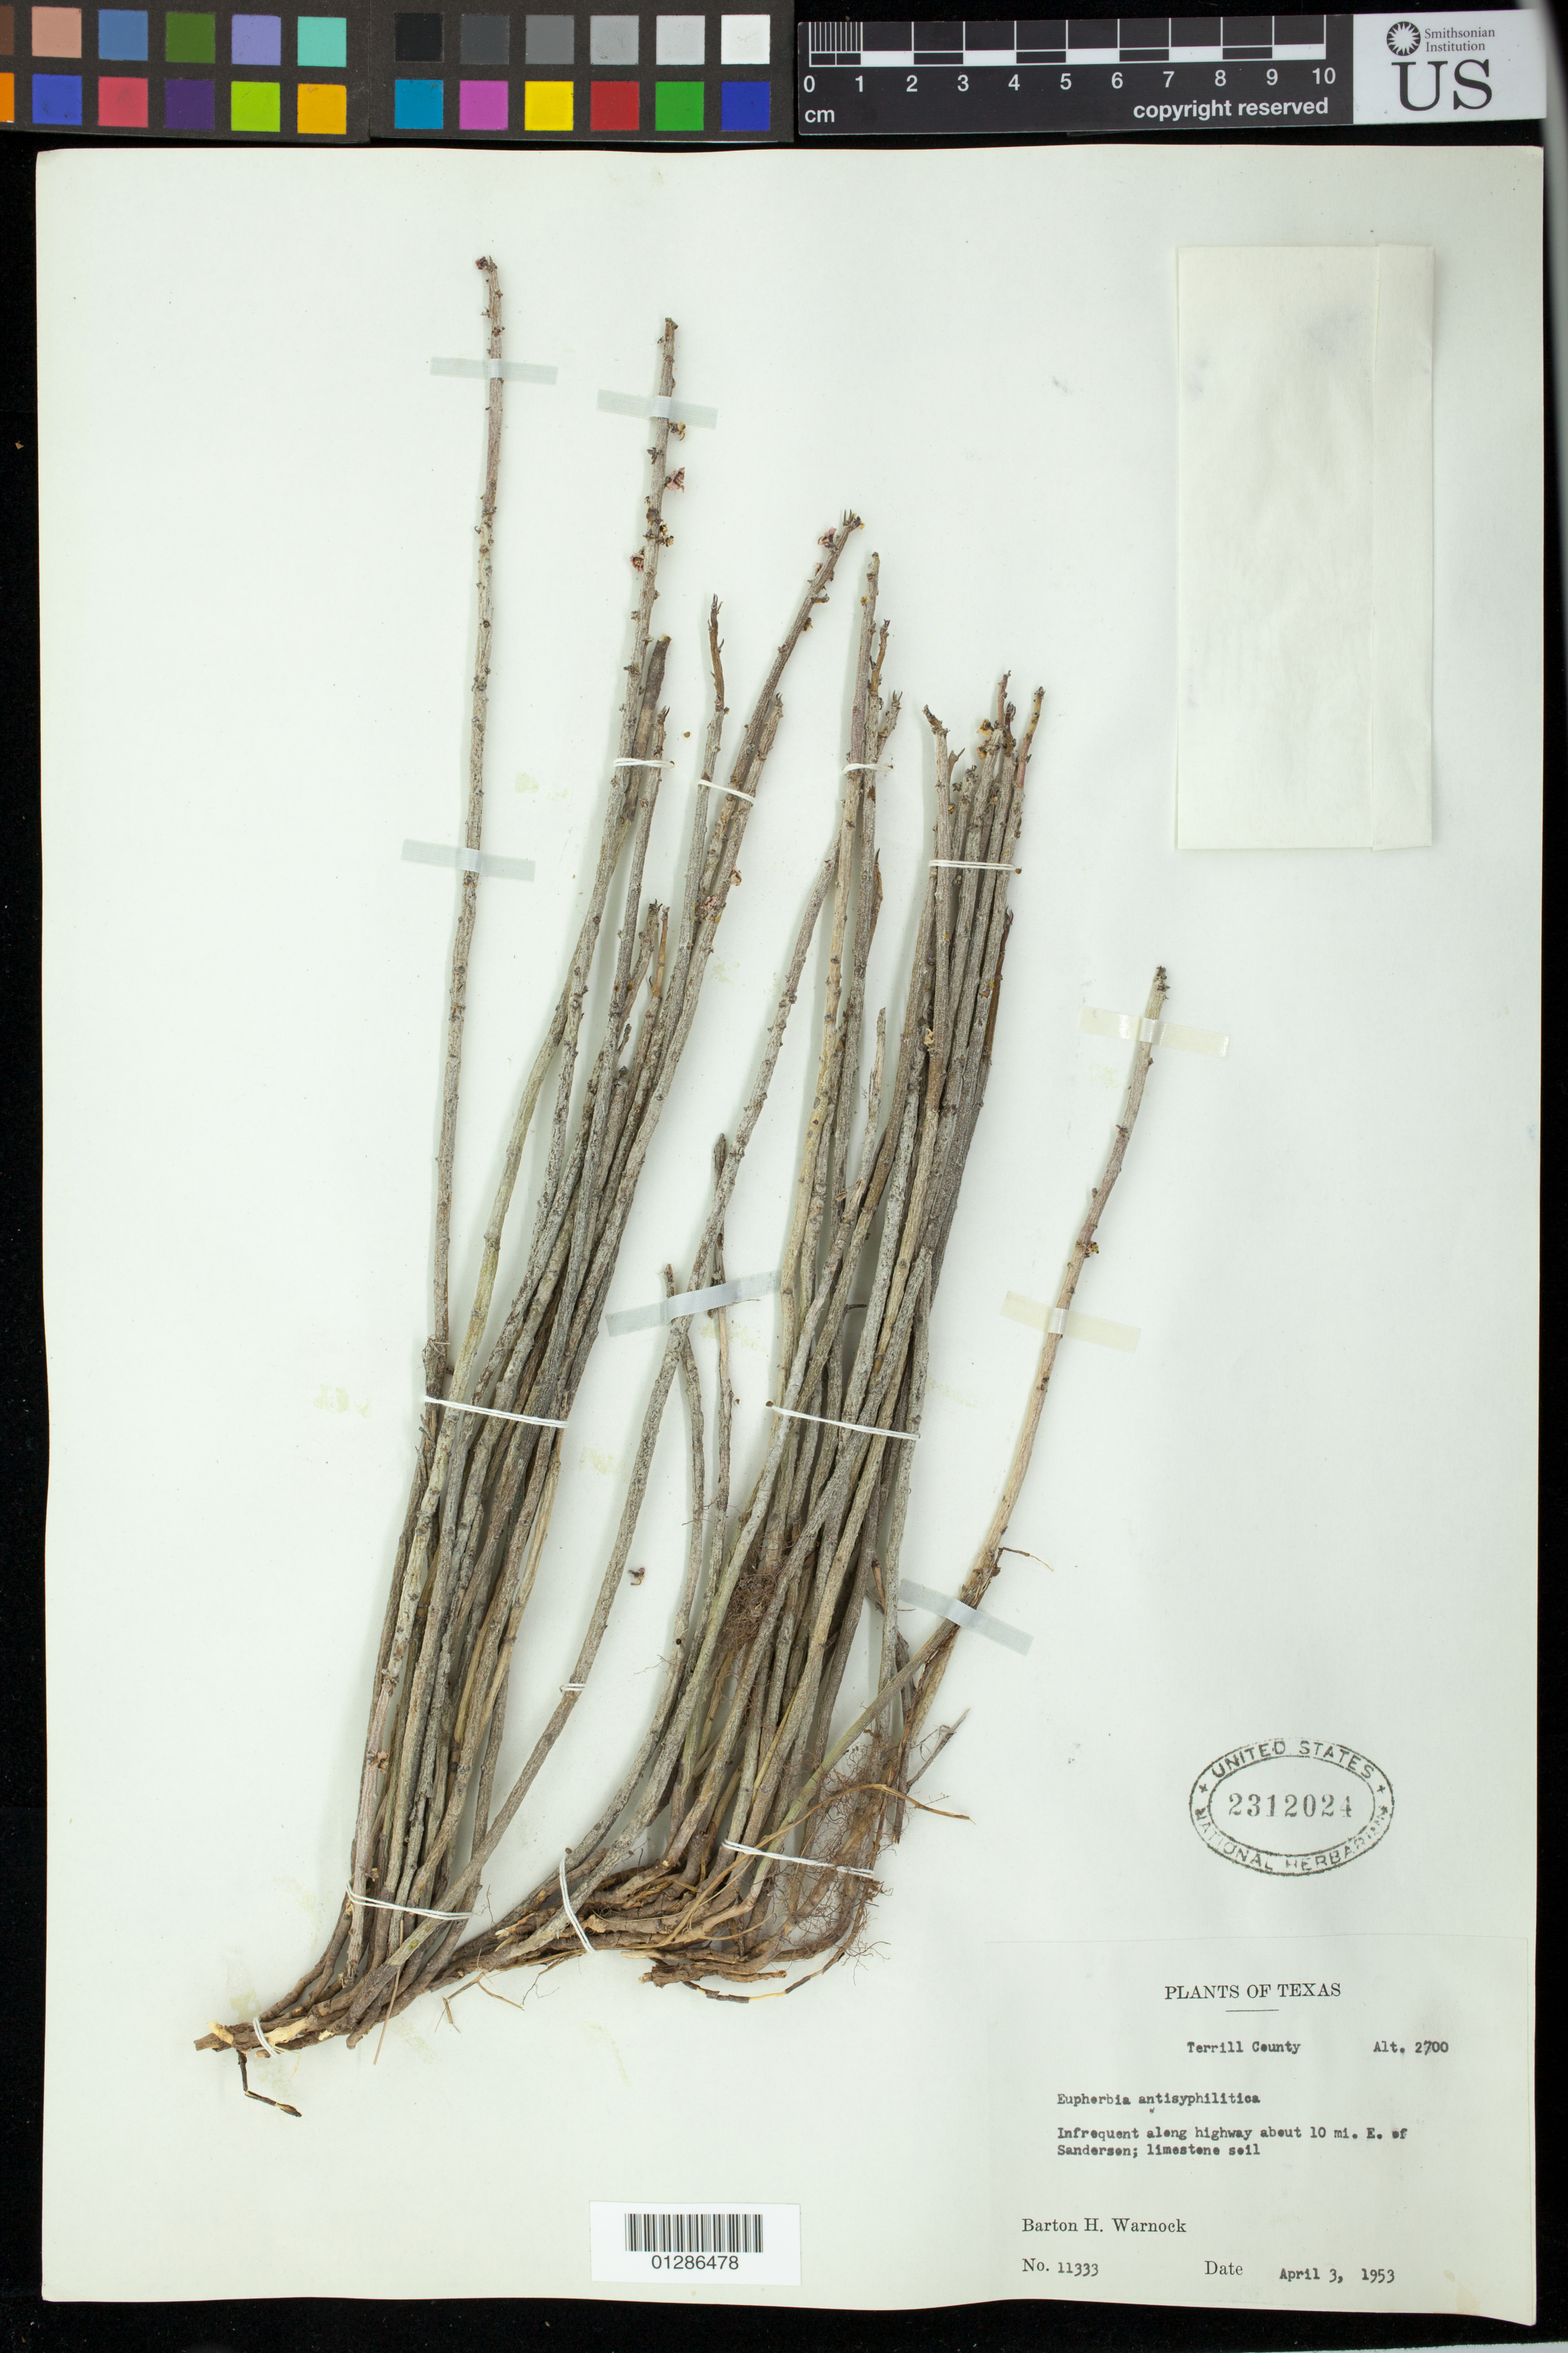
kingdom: Plantae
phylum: Tracheophyta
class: Magnoliopsida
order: Malpighiales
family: Euphorbiaceae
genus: Euphorbia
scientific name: Euphorbia antisyphilitica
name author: Zucc.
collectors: B. H. Warnock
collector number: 11333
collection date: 1953-04-03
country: United States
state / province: Texas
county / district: Terrell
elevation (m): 823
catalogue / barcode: US 2312024